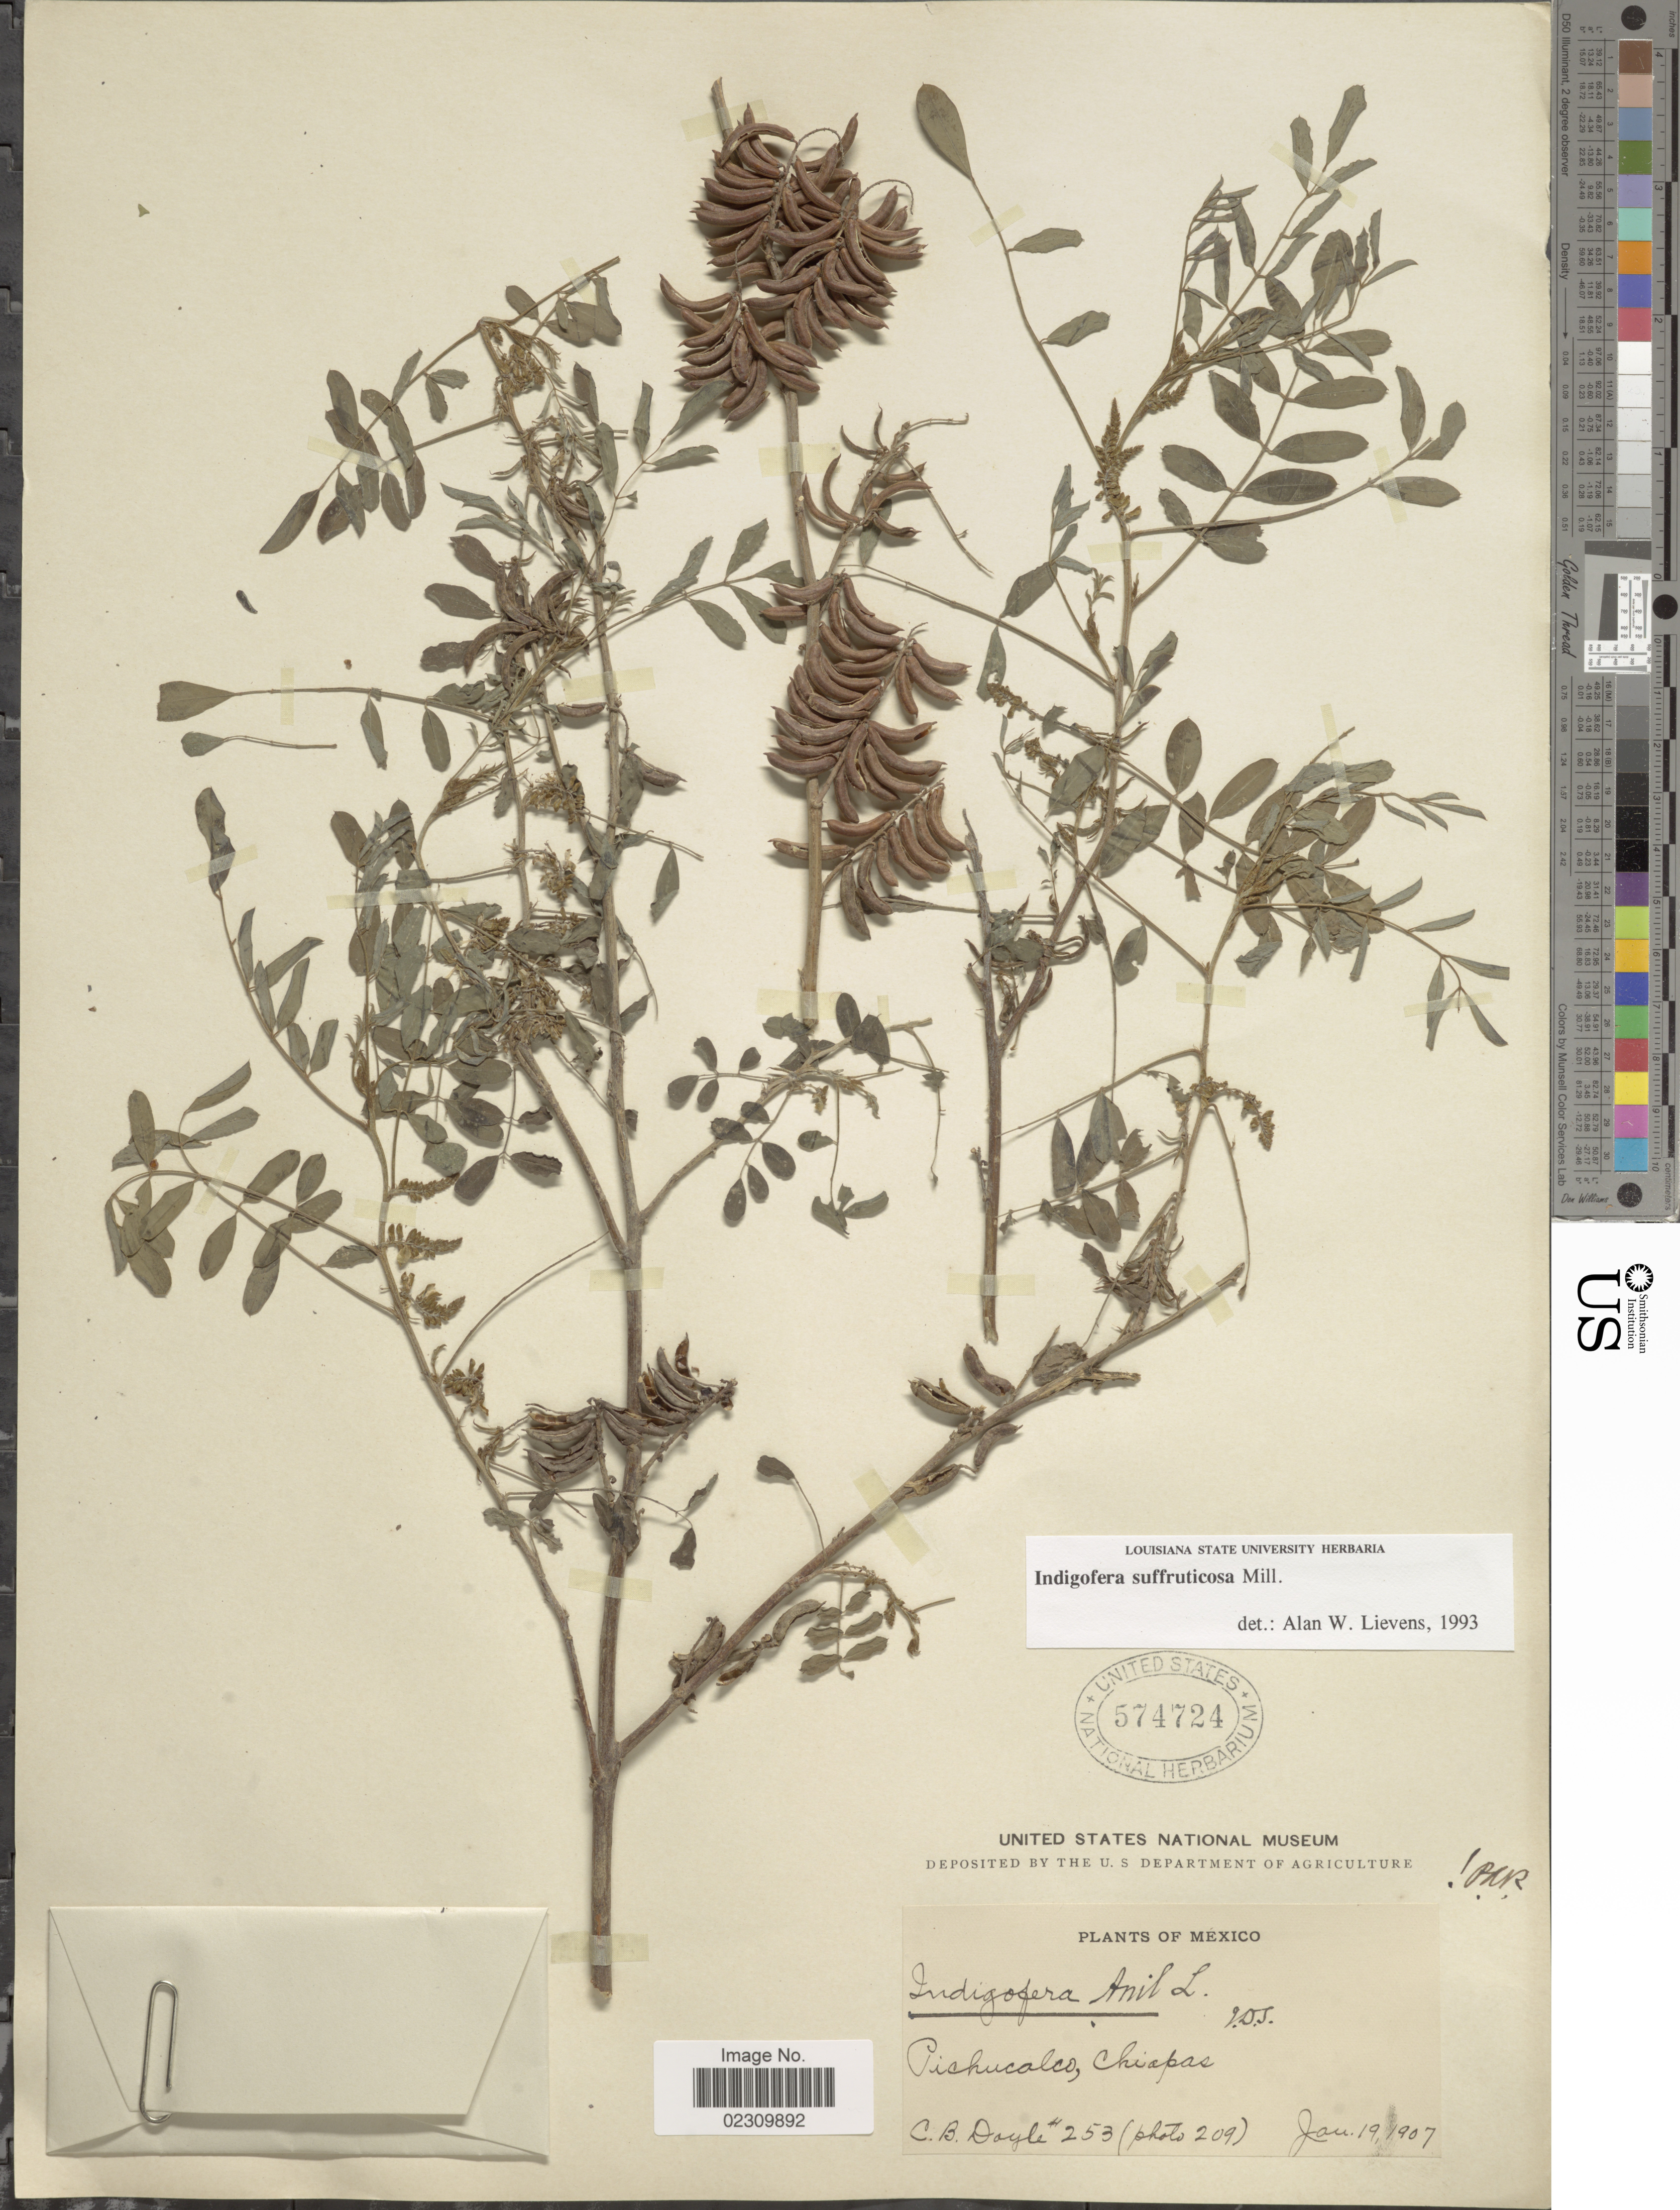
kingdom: Plantae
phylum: Tracheophyta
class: Magnoliopsida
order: Fabales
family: Fabaceae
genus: Indigofera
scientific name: Indigofera suffruticosa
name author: Mill.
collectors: C. Doyle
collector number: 253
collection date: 1907-01-19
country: Mexico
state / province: Chiapas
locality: Pichucalco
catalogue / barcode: US 574724